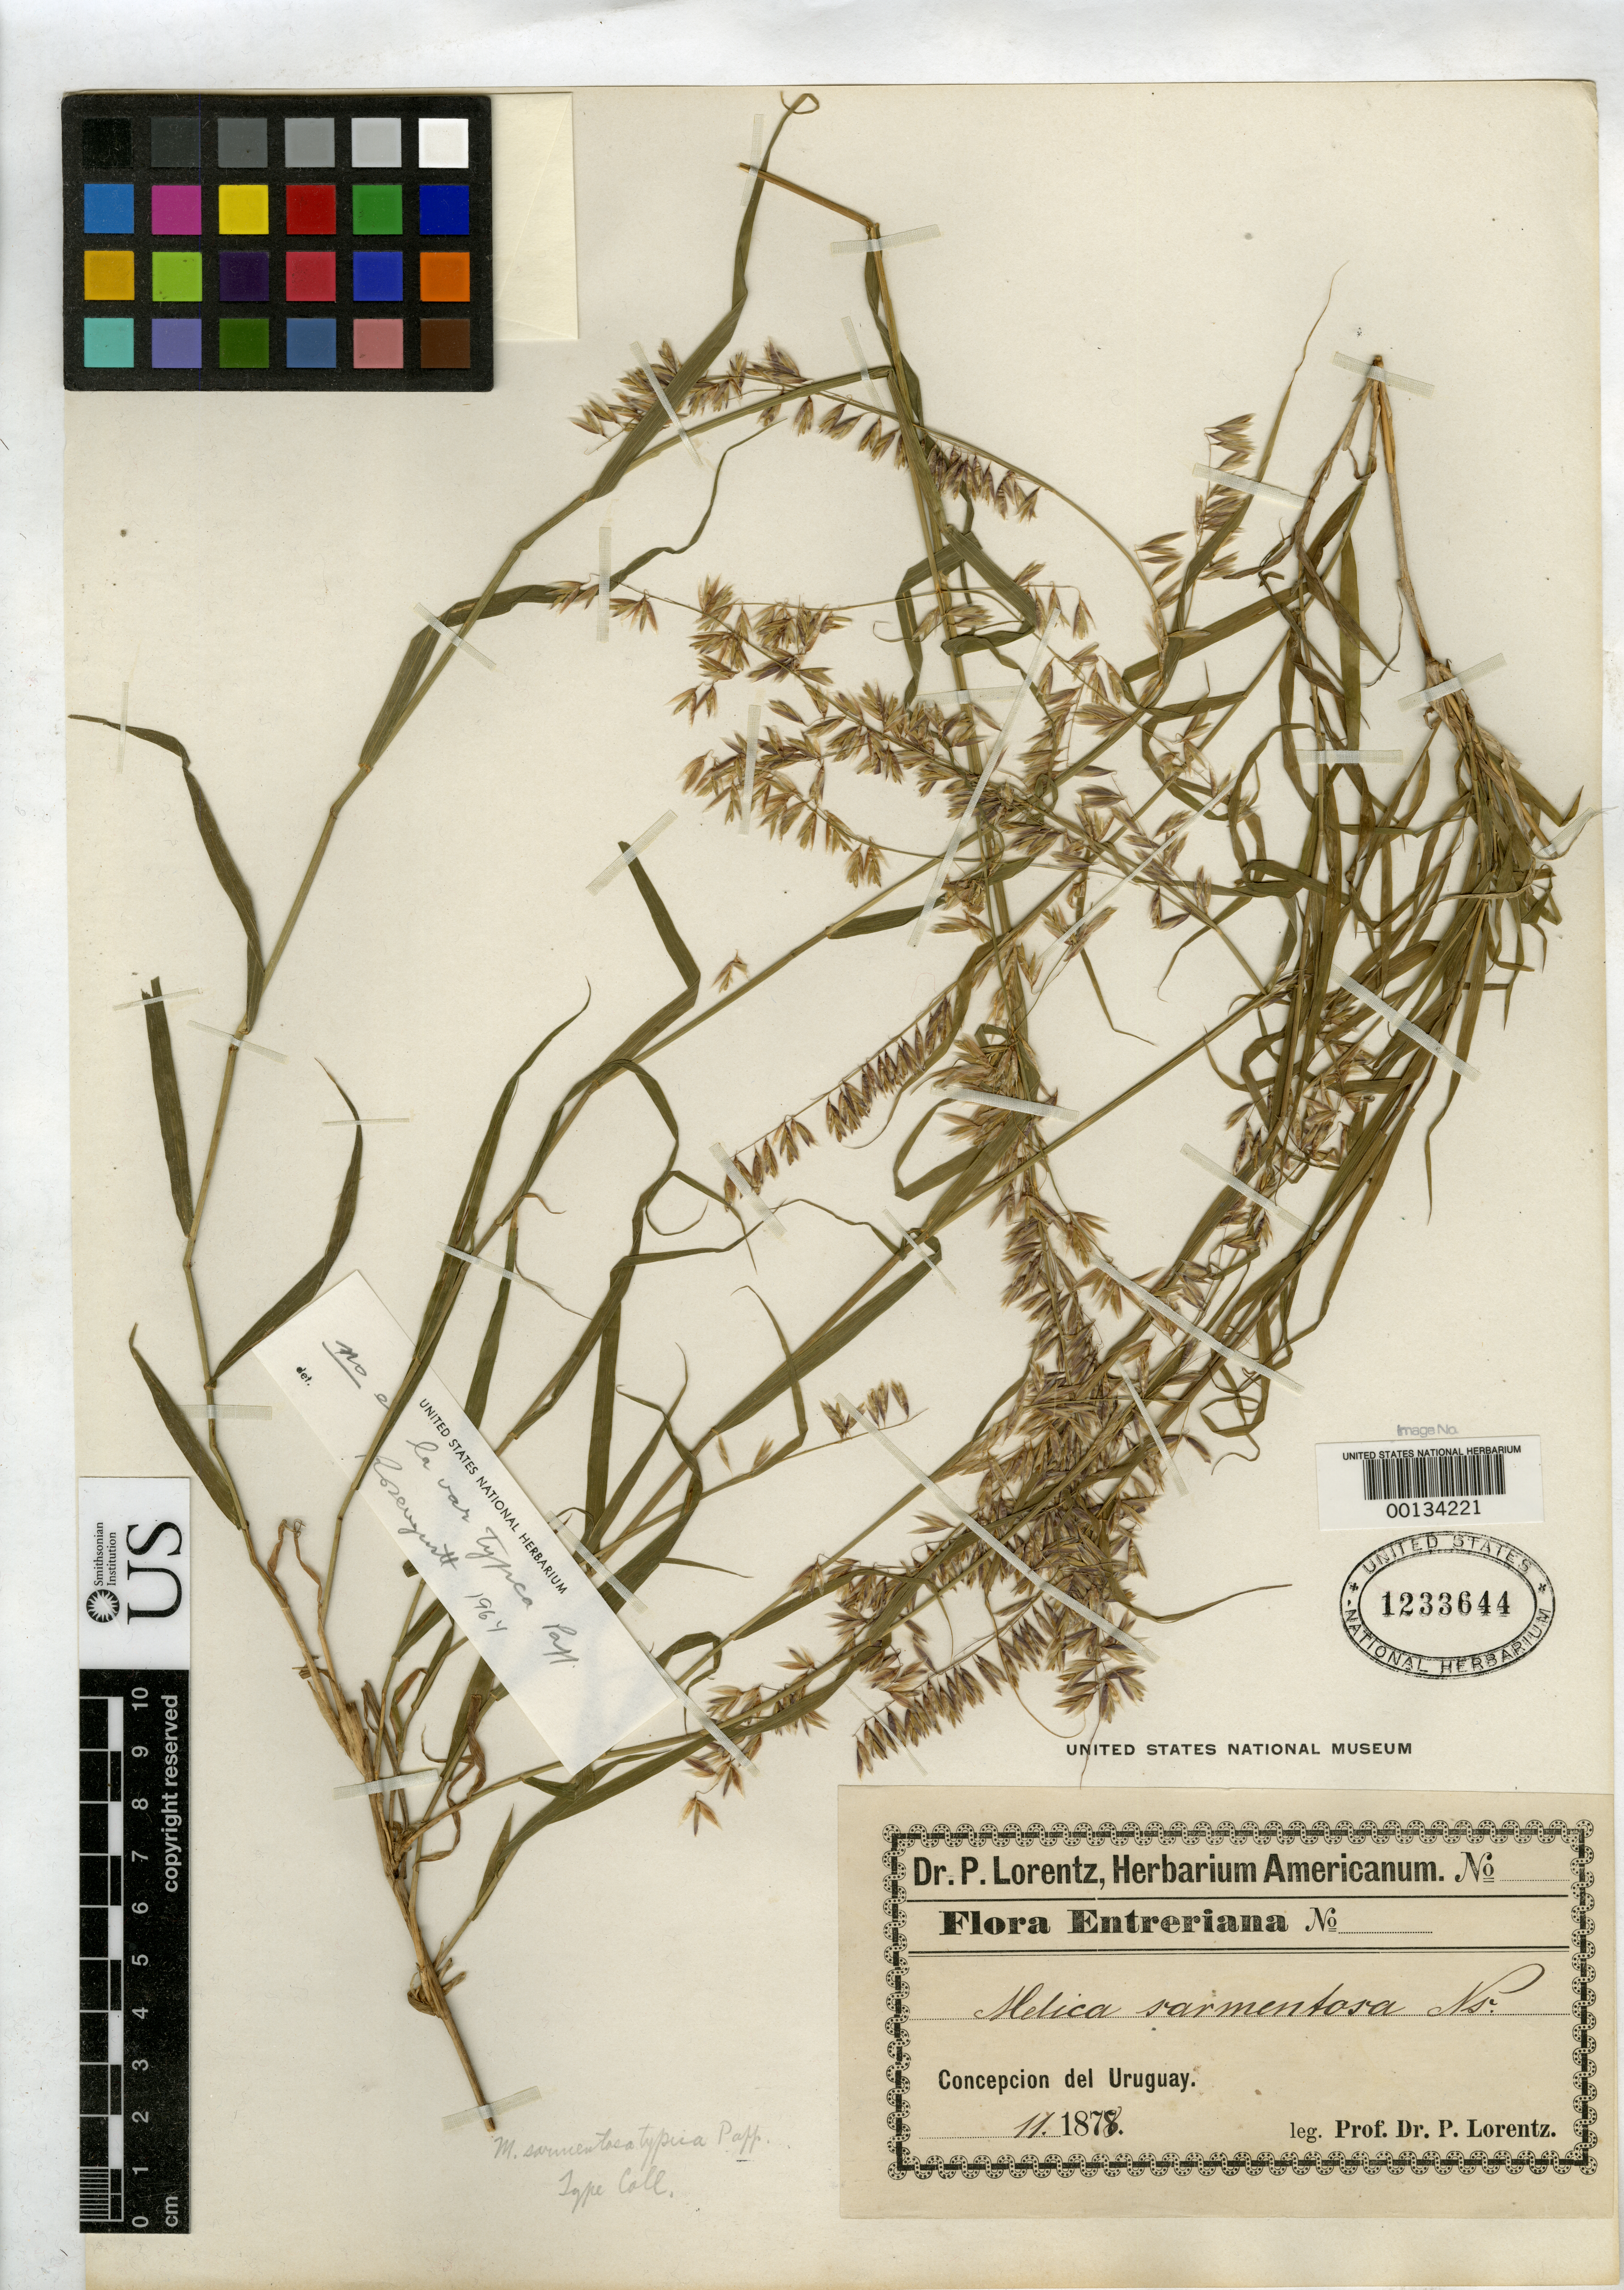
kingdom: Plantae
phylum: Tracheophyta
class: Liliopsida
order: Poales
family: Poaceae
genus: Melica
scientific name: Melica sarmentosa var. typica Papp, nom. inval.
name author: Papp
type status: Syntype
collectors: P. G. Lorentz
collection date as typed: Nov 1878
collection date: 1878-11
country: Argentina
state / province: Entre Ríos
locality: Quinto de Sagastume, Concepcion del Uruguay.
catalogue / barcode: US 1233644